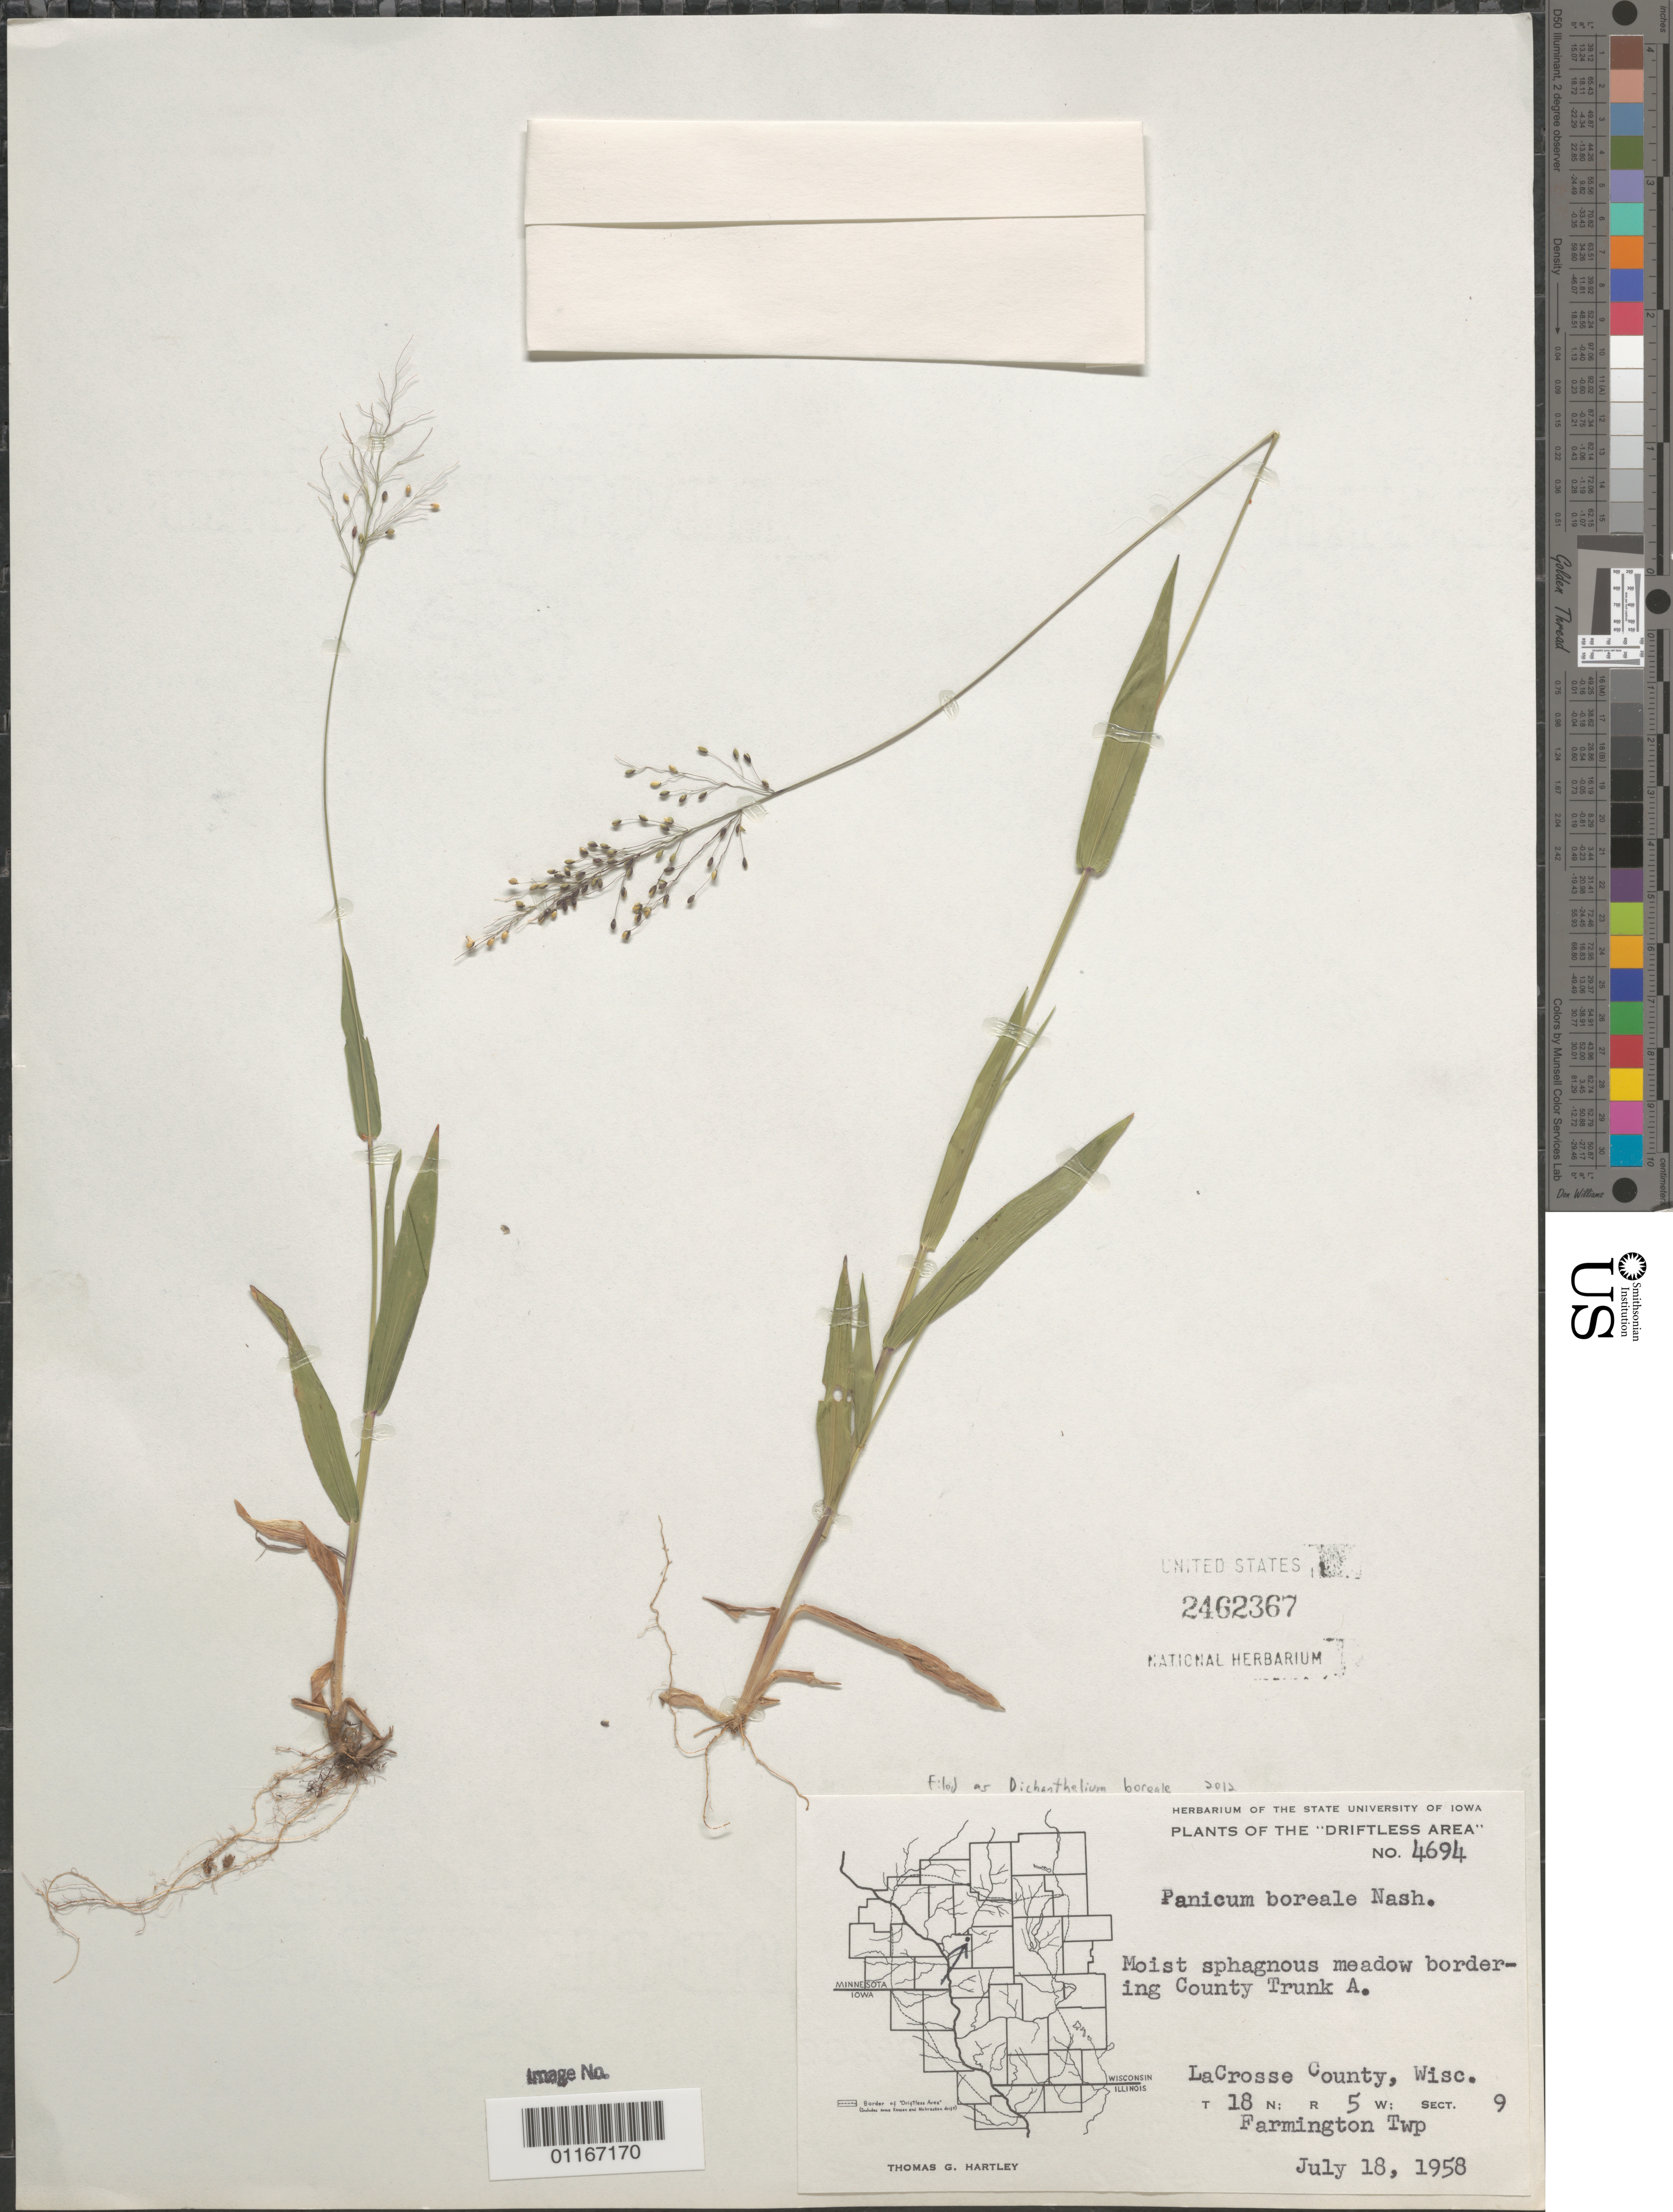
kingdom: Plantae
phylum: Tracheophyta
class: Liliopsida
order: Poales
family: Poaceae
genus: Dichanthelium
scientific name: Dichanthelium boreale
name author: (Nash) Freckmann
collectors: T. G. Hartley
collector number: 4694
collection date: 1958-07-18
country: United States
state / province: Wisconsin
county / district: LaCrosse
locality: Farmington Township, T18N R5W, Section 9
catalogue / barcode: US 2462367